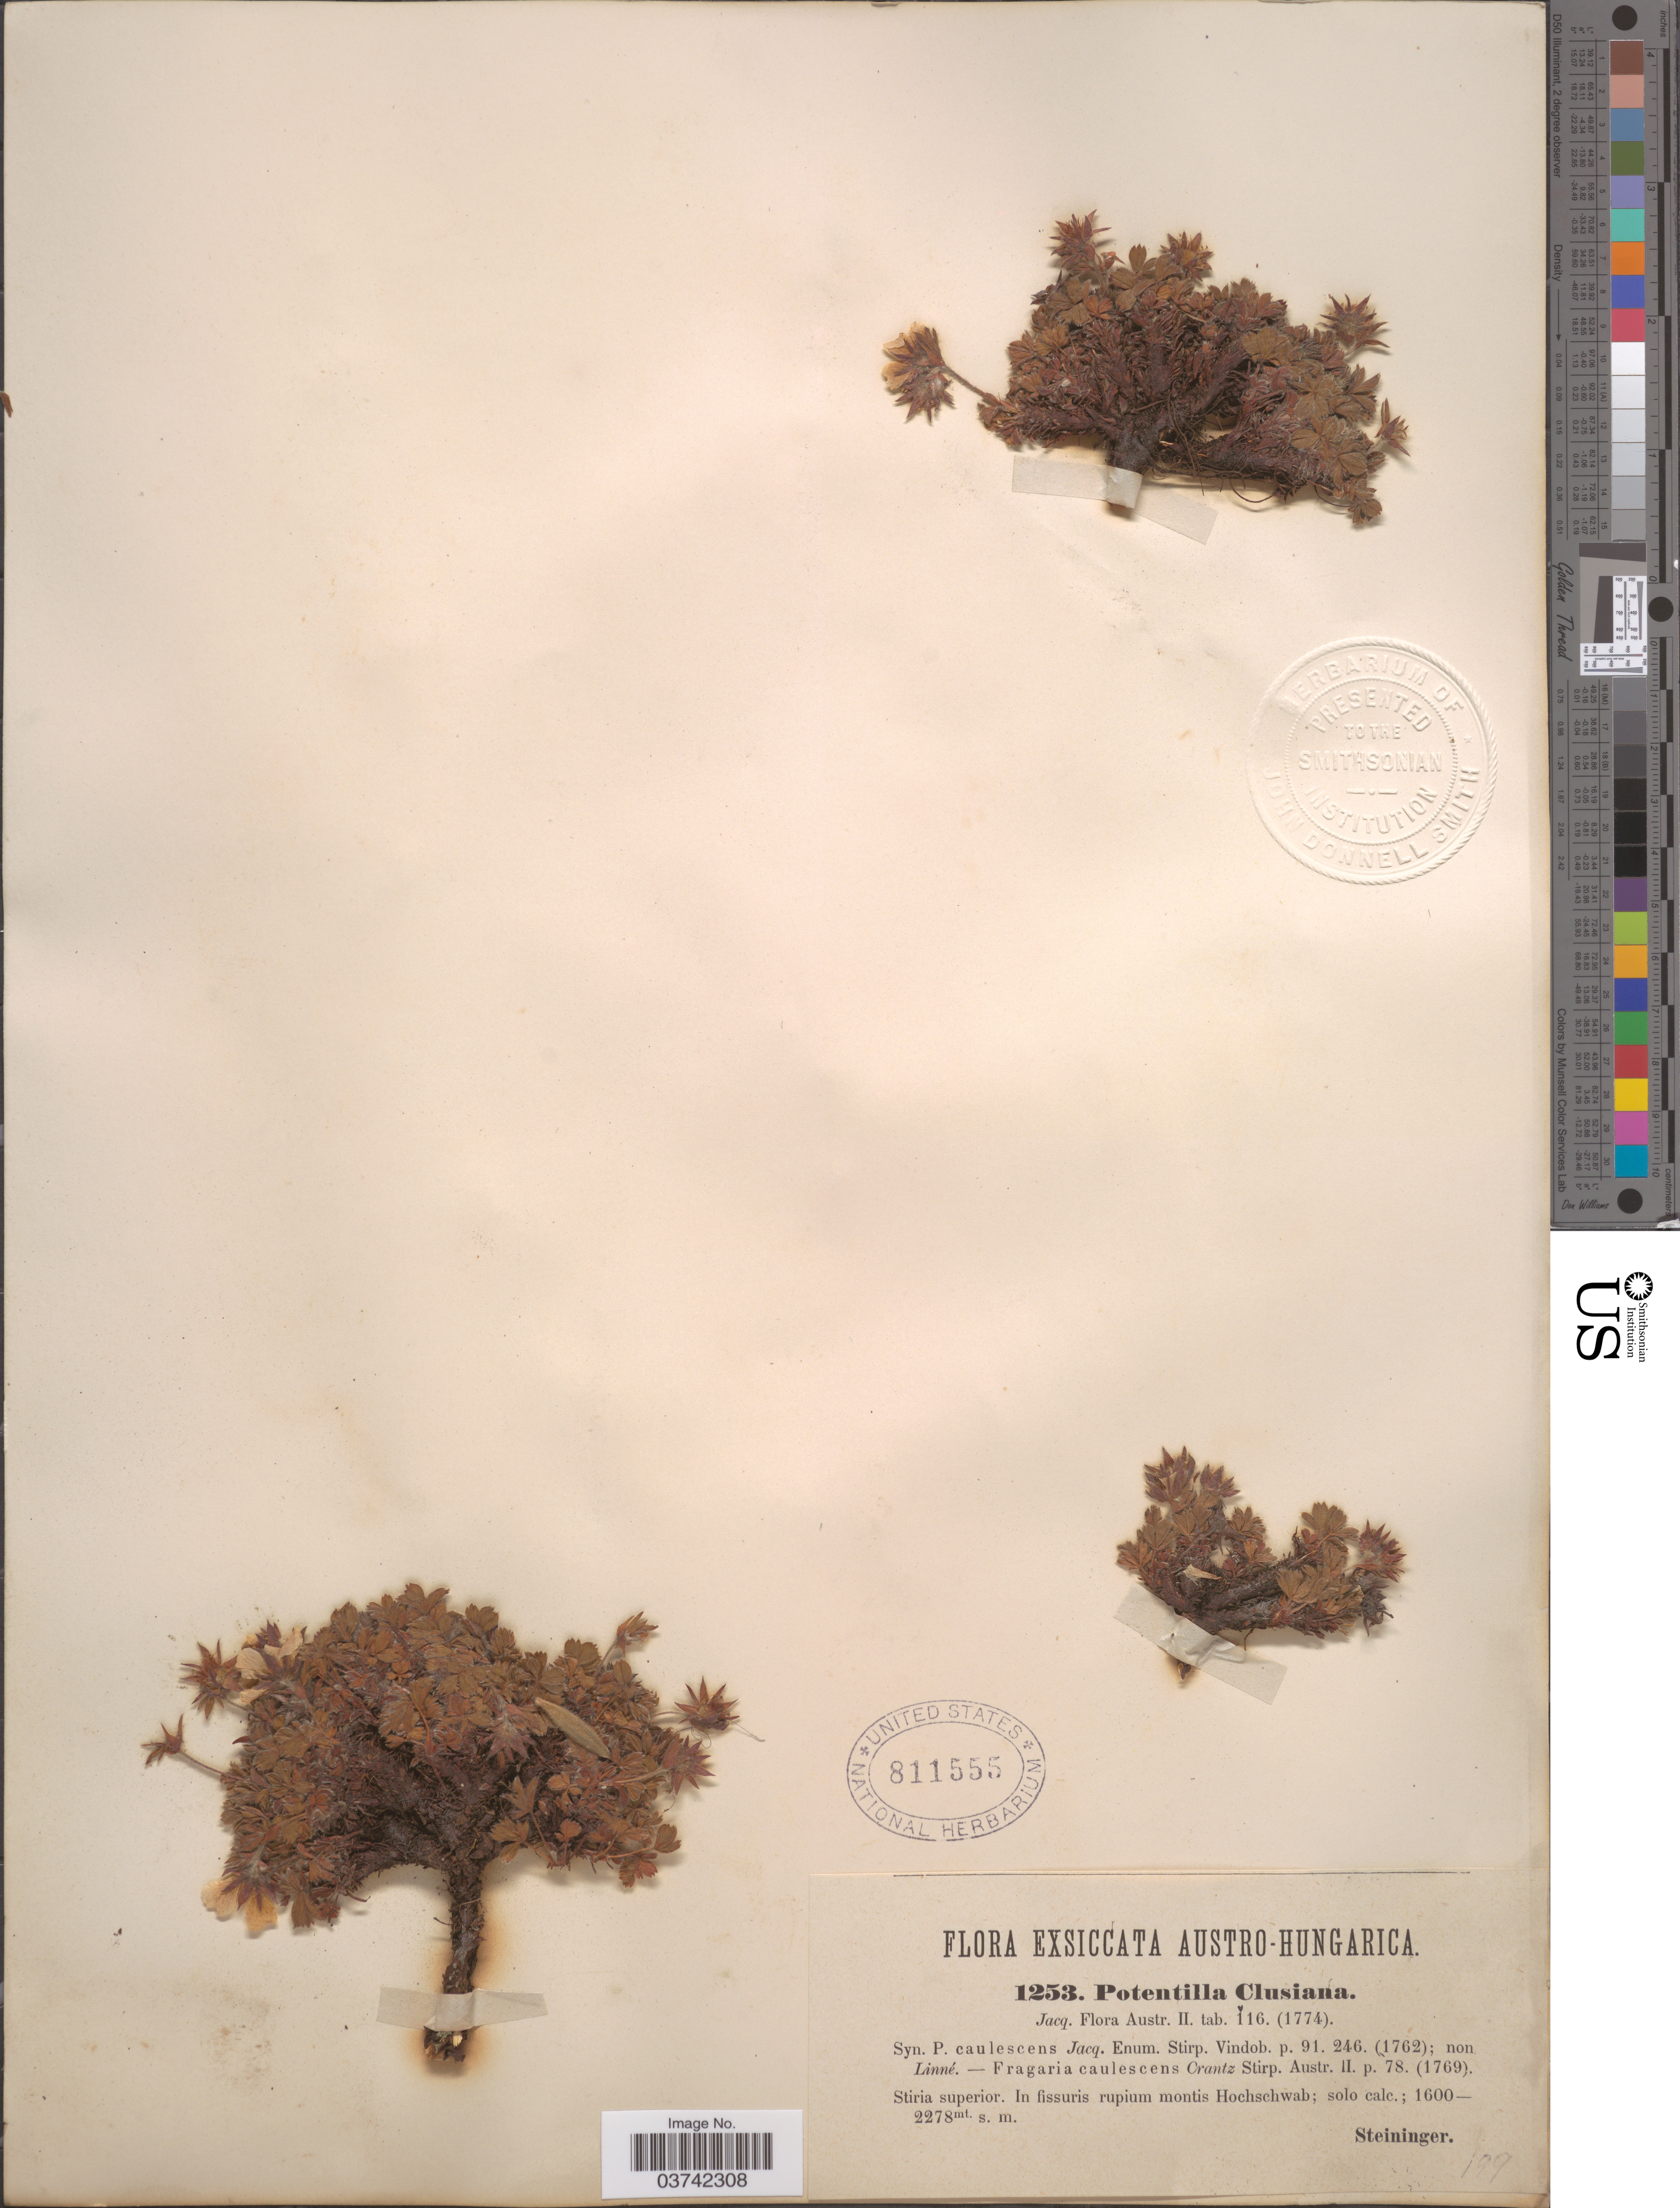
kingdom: Plantae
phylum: Tracheophyta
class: Magnoliopsida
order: Rosales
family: Rosaceae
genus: Potentilla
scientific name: Potentilla clusiana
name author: Jacq.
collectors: -. Steininger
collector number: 1253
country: Austria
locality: Austro-Hungarica. Stiria superior. In fissuris rupium montis Hochschwab.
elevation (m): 1600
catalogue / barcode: US 811555